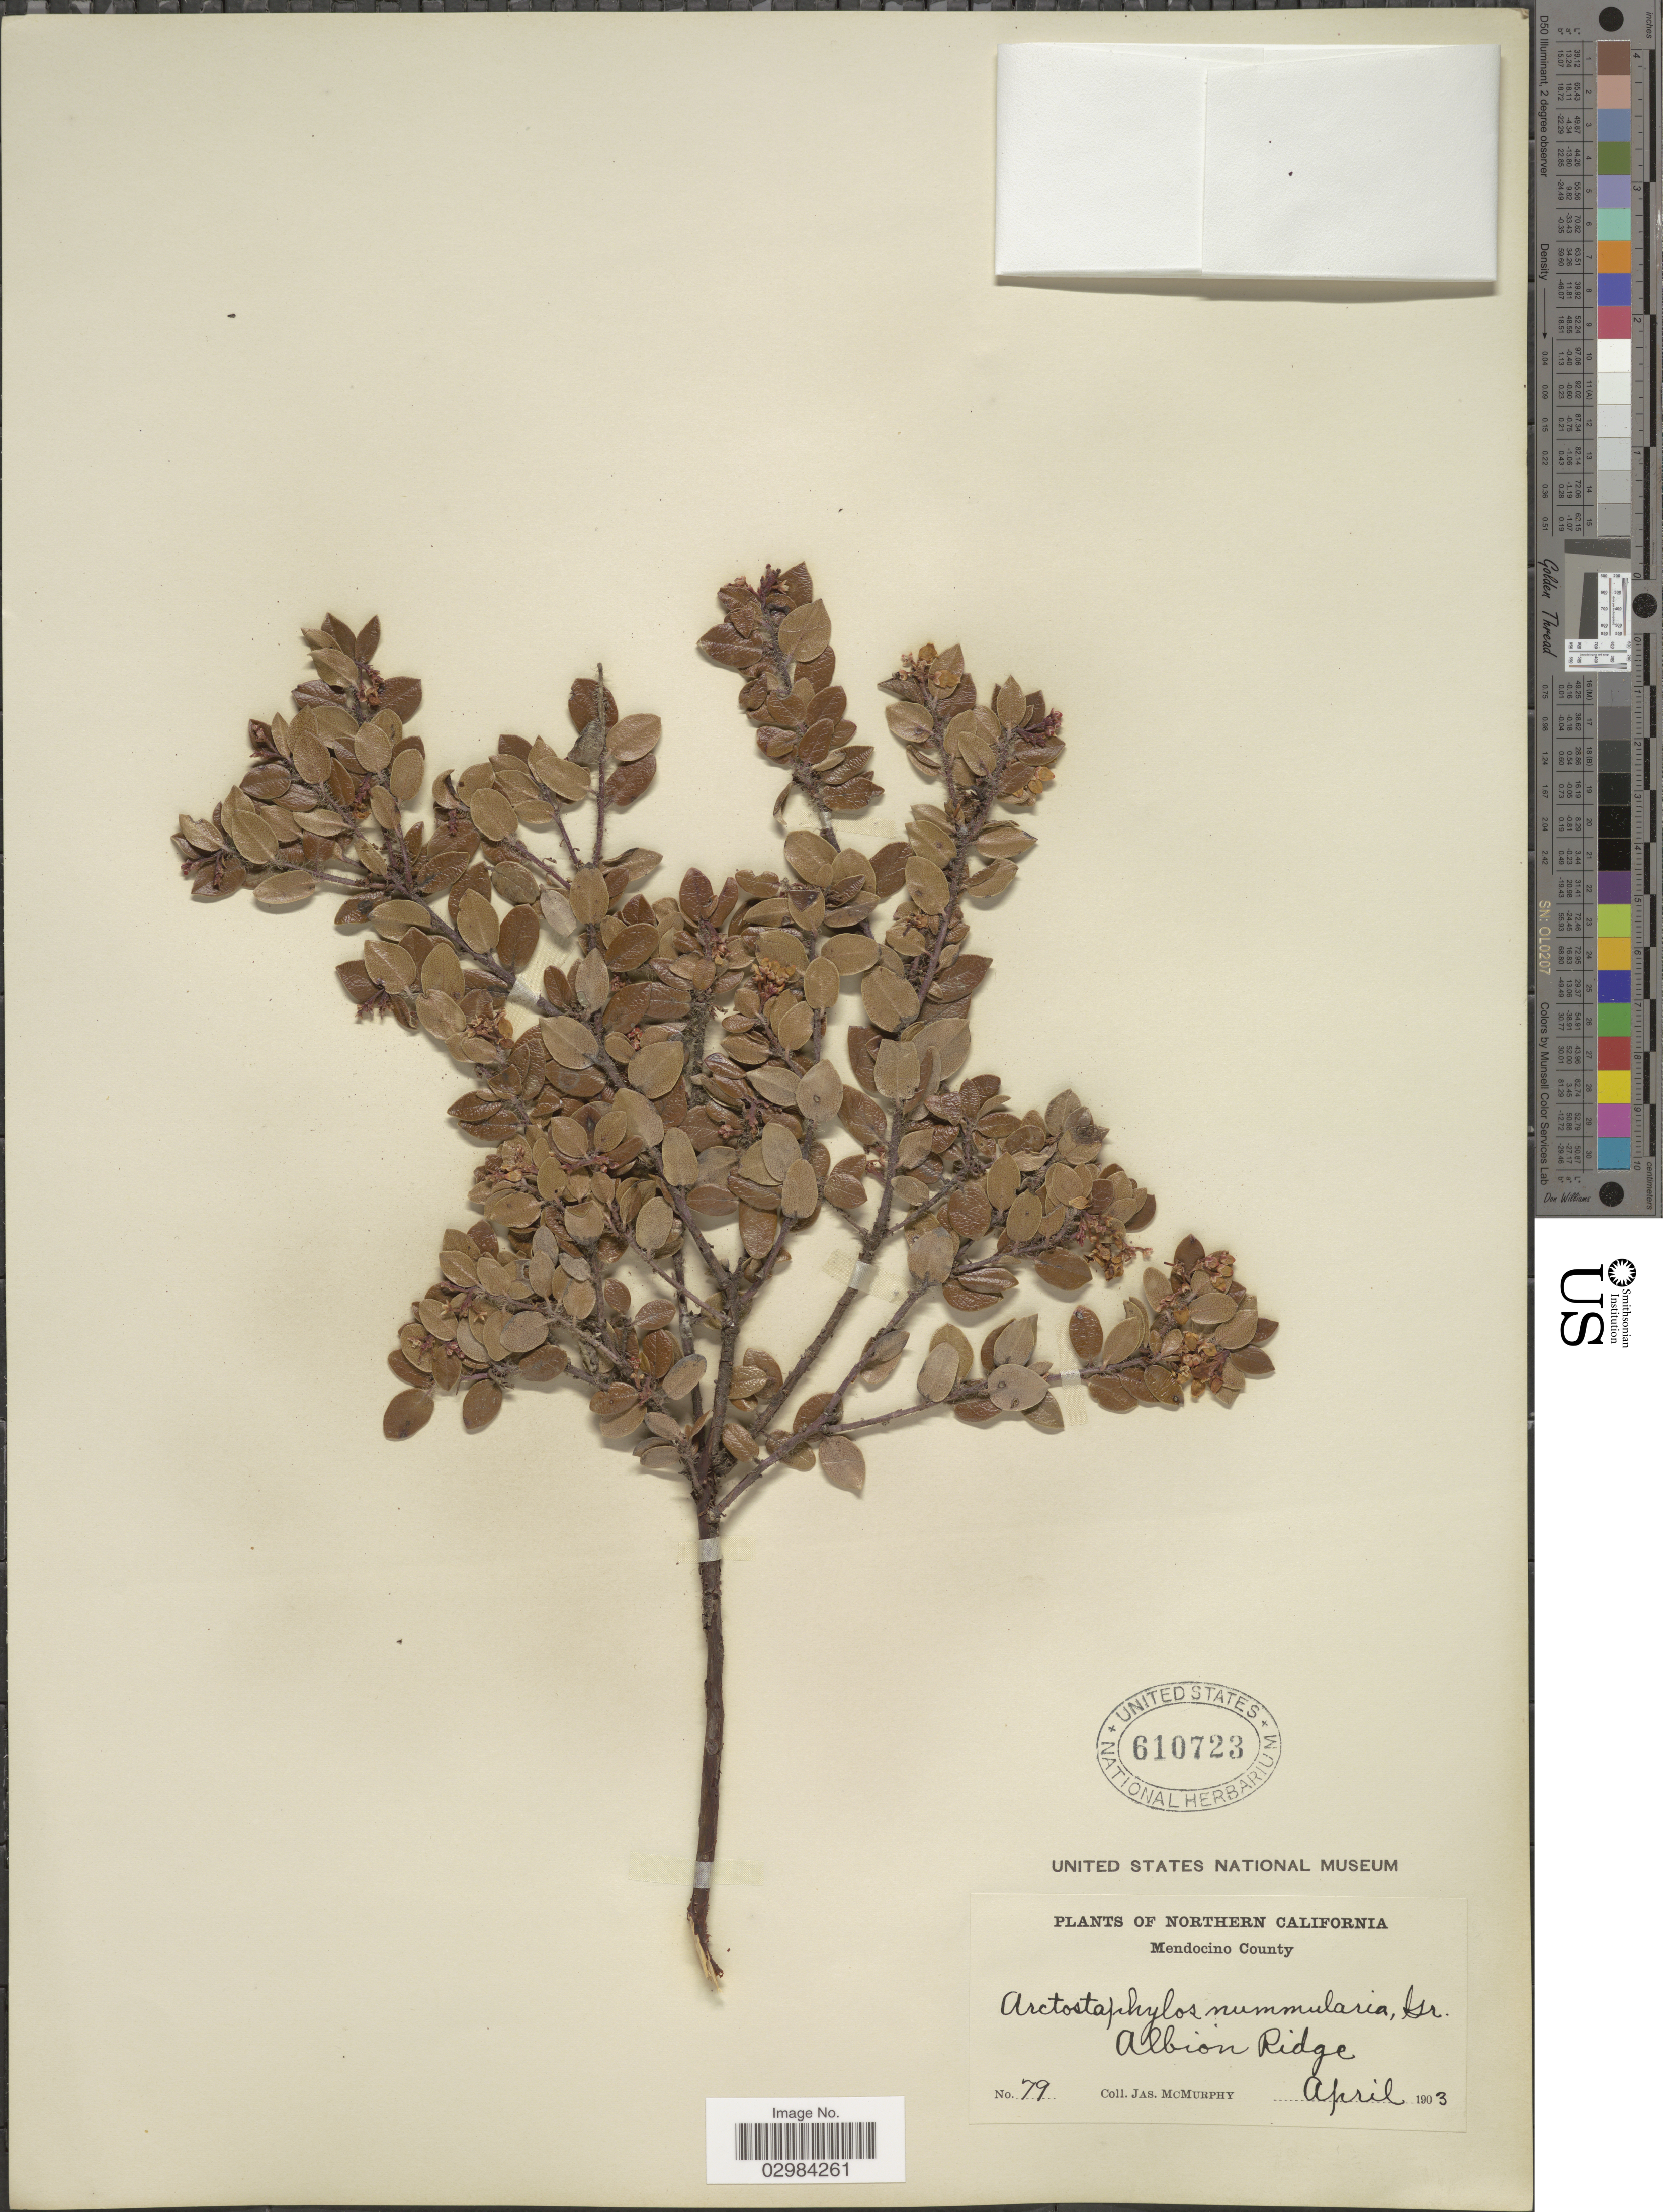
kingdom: Plantae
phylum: Tracheophyta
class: Magnoliopsida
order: Ericales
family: Ericaceae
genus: Arctostaphylos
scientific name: Arctostaphylos nummularia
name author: A. Gray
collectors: J. McMurphy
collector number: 79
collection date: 1903-04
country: United States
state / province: California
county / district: Mendocino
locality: Northern California, Mendocino County, Albion Ridge.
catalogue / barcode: US 610723